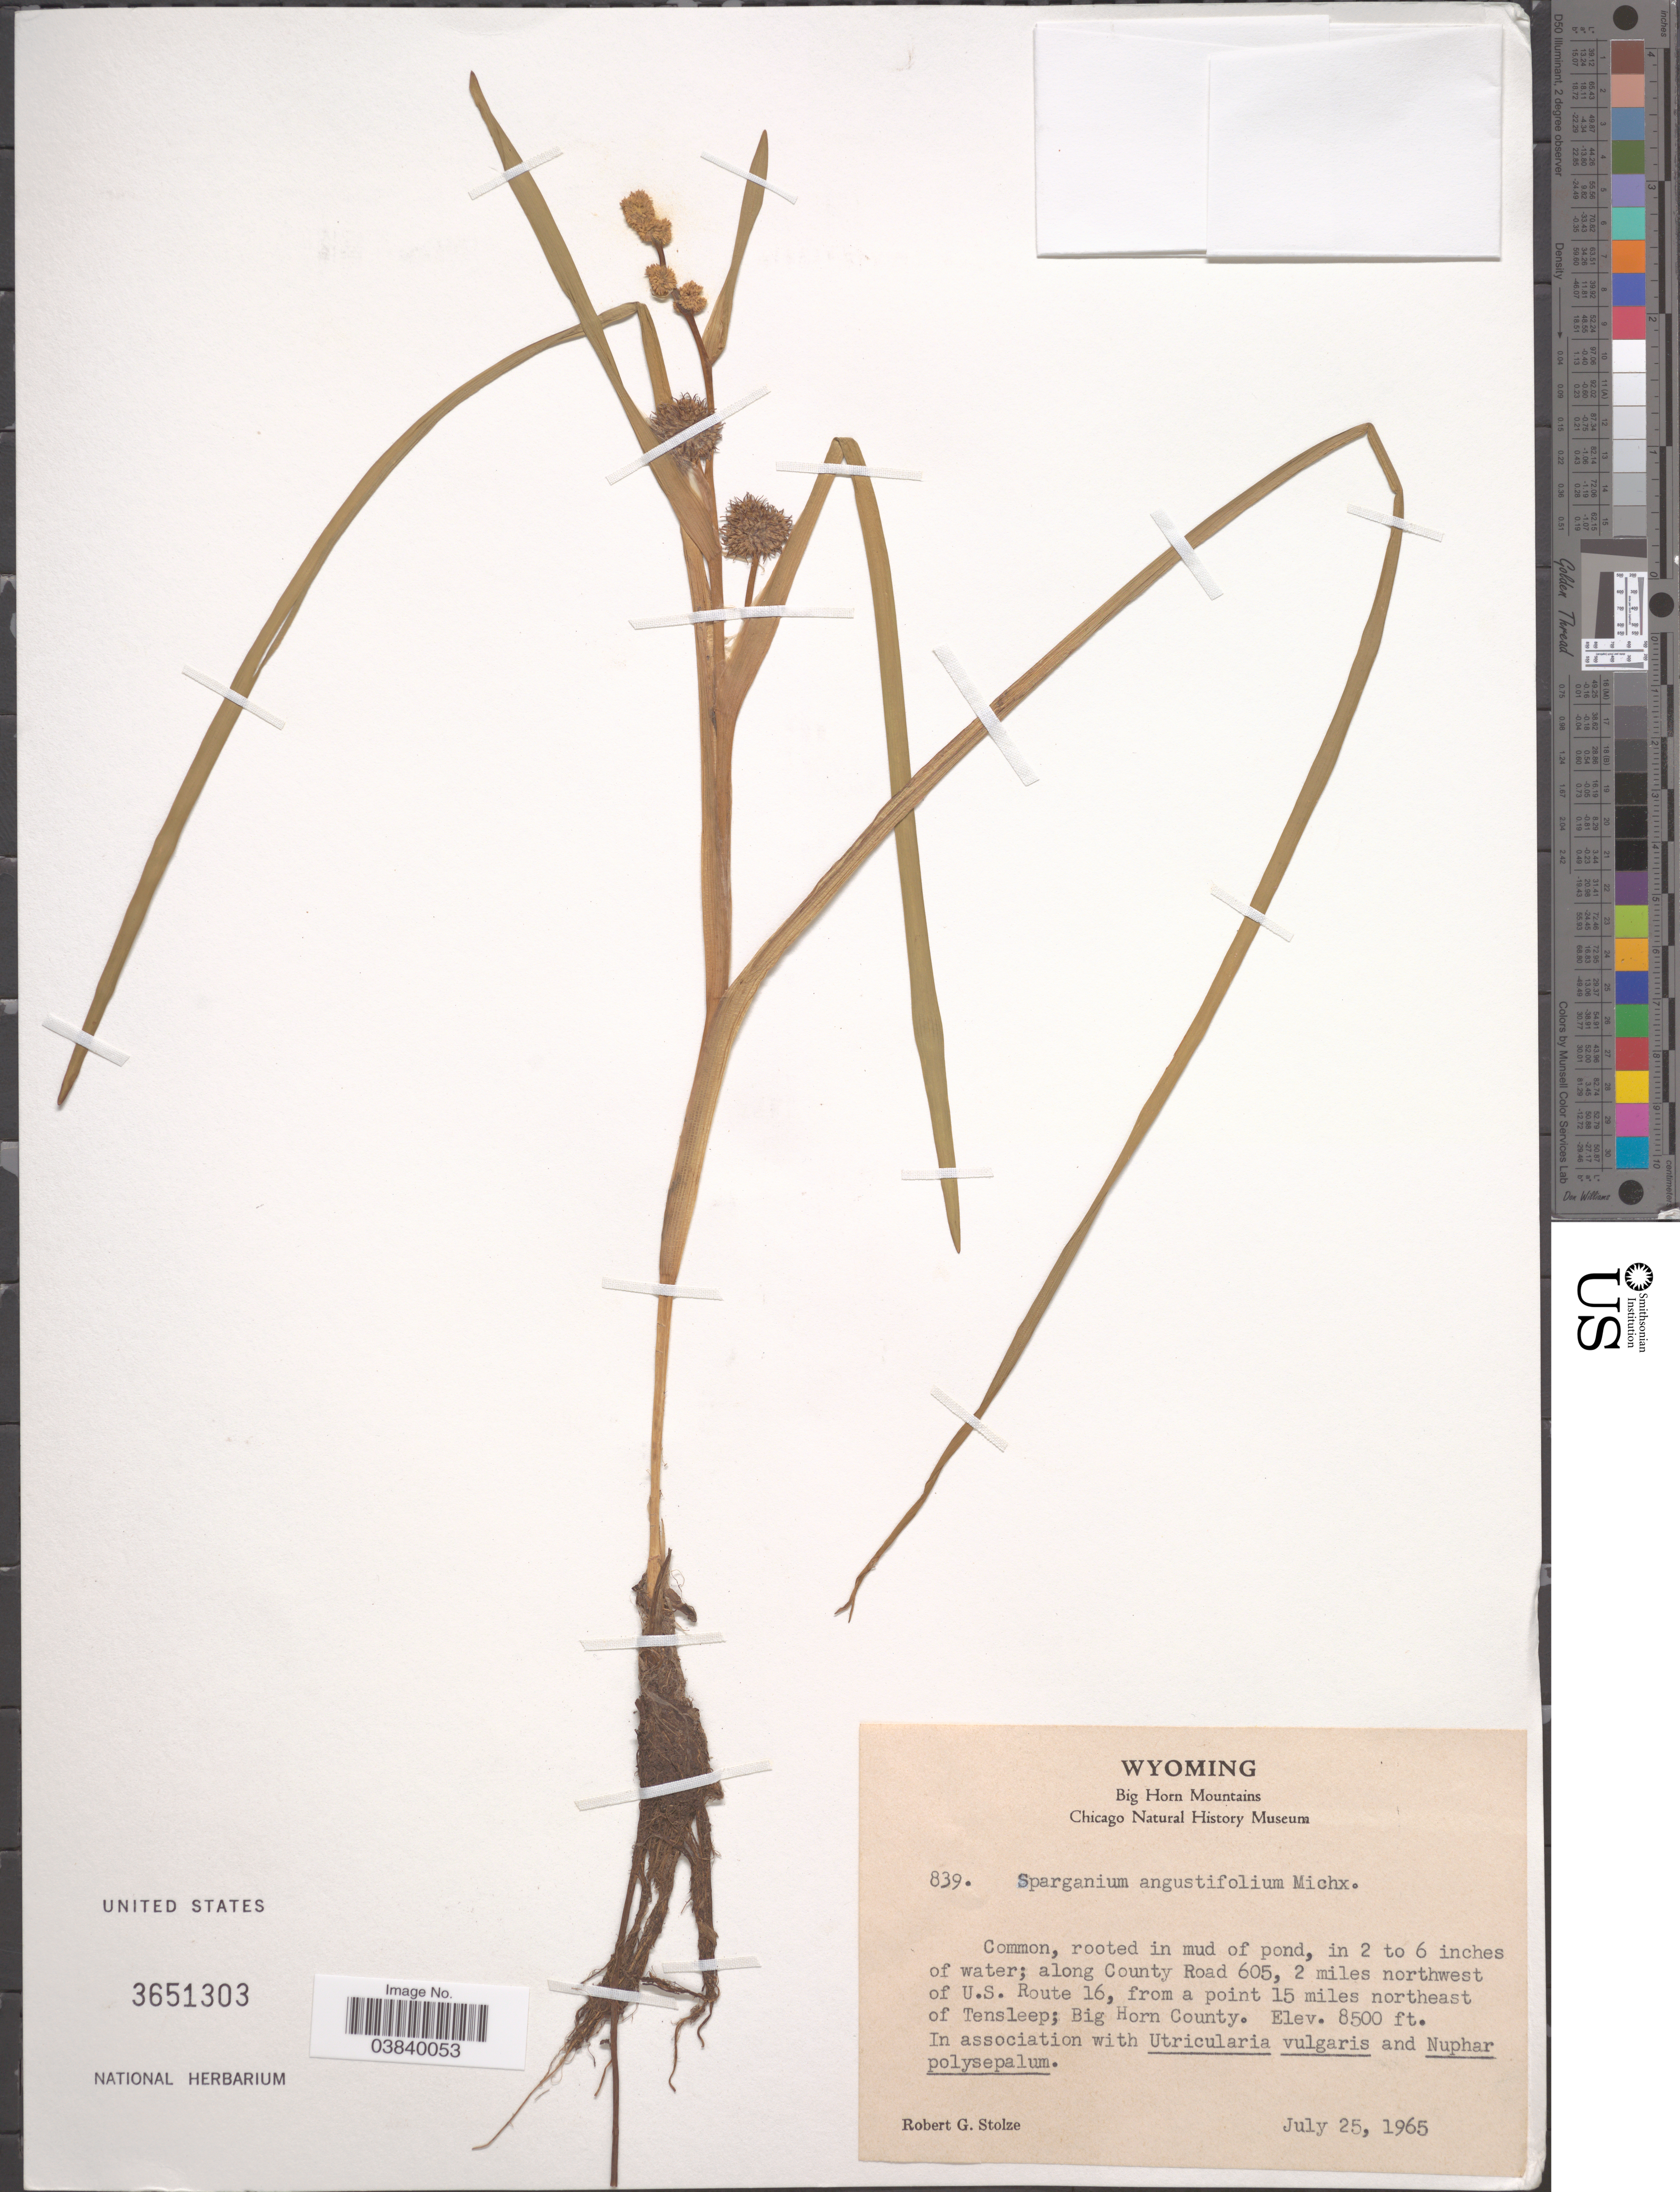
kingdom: Plantae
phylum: Tracheophyta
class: Liliopsida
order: Poales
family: Typhaceae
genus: Sparganium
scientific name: Sparganium angustifolium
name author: Michx.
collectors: R. G. Stolze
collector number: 839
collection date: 1965-07-25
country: United States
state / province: Wyoming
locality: Big Horn Mountains. Along County Road 605, 2 miles northwest of U.S. Route 16, from a point 15 miles northeast of Tensleep; Big Horn County.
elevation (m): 2591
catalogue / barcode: US 3651303